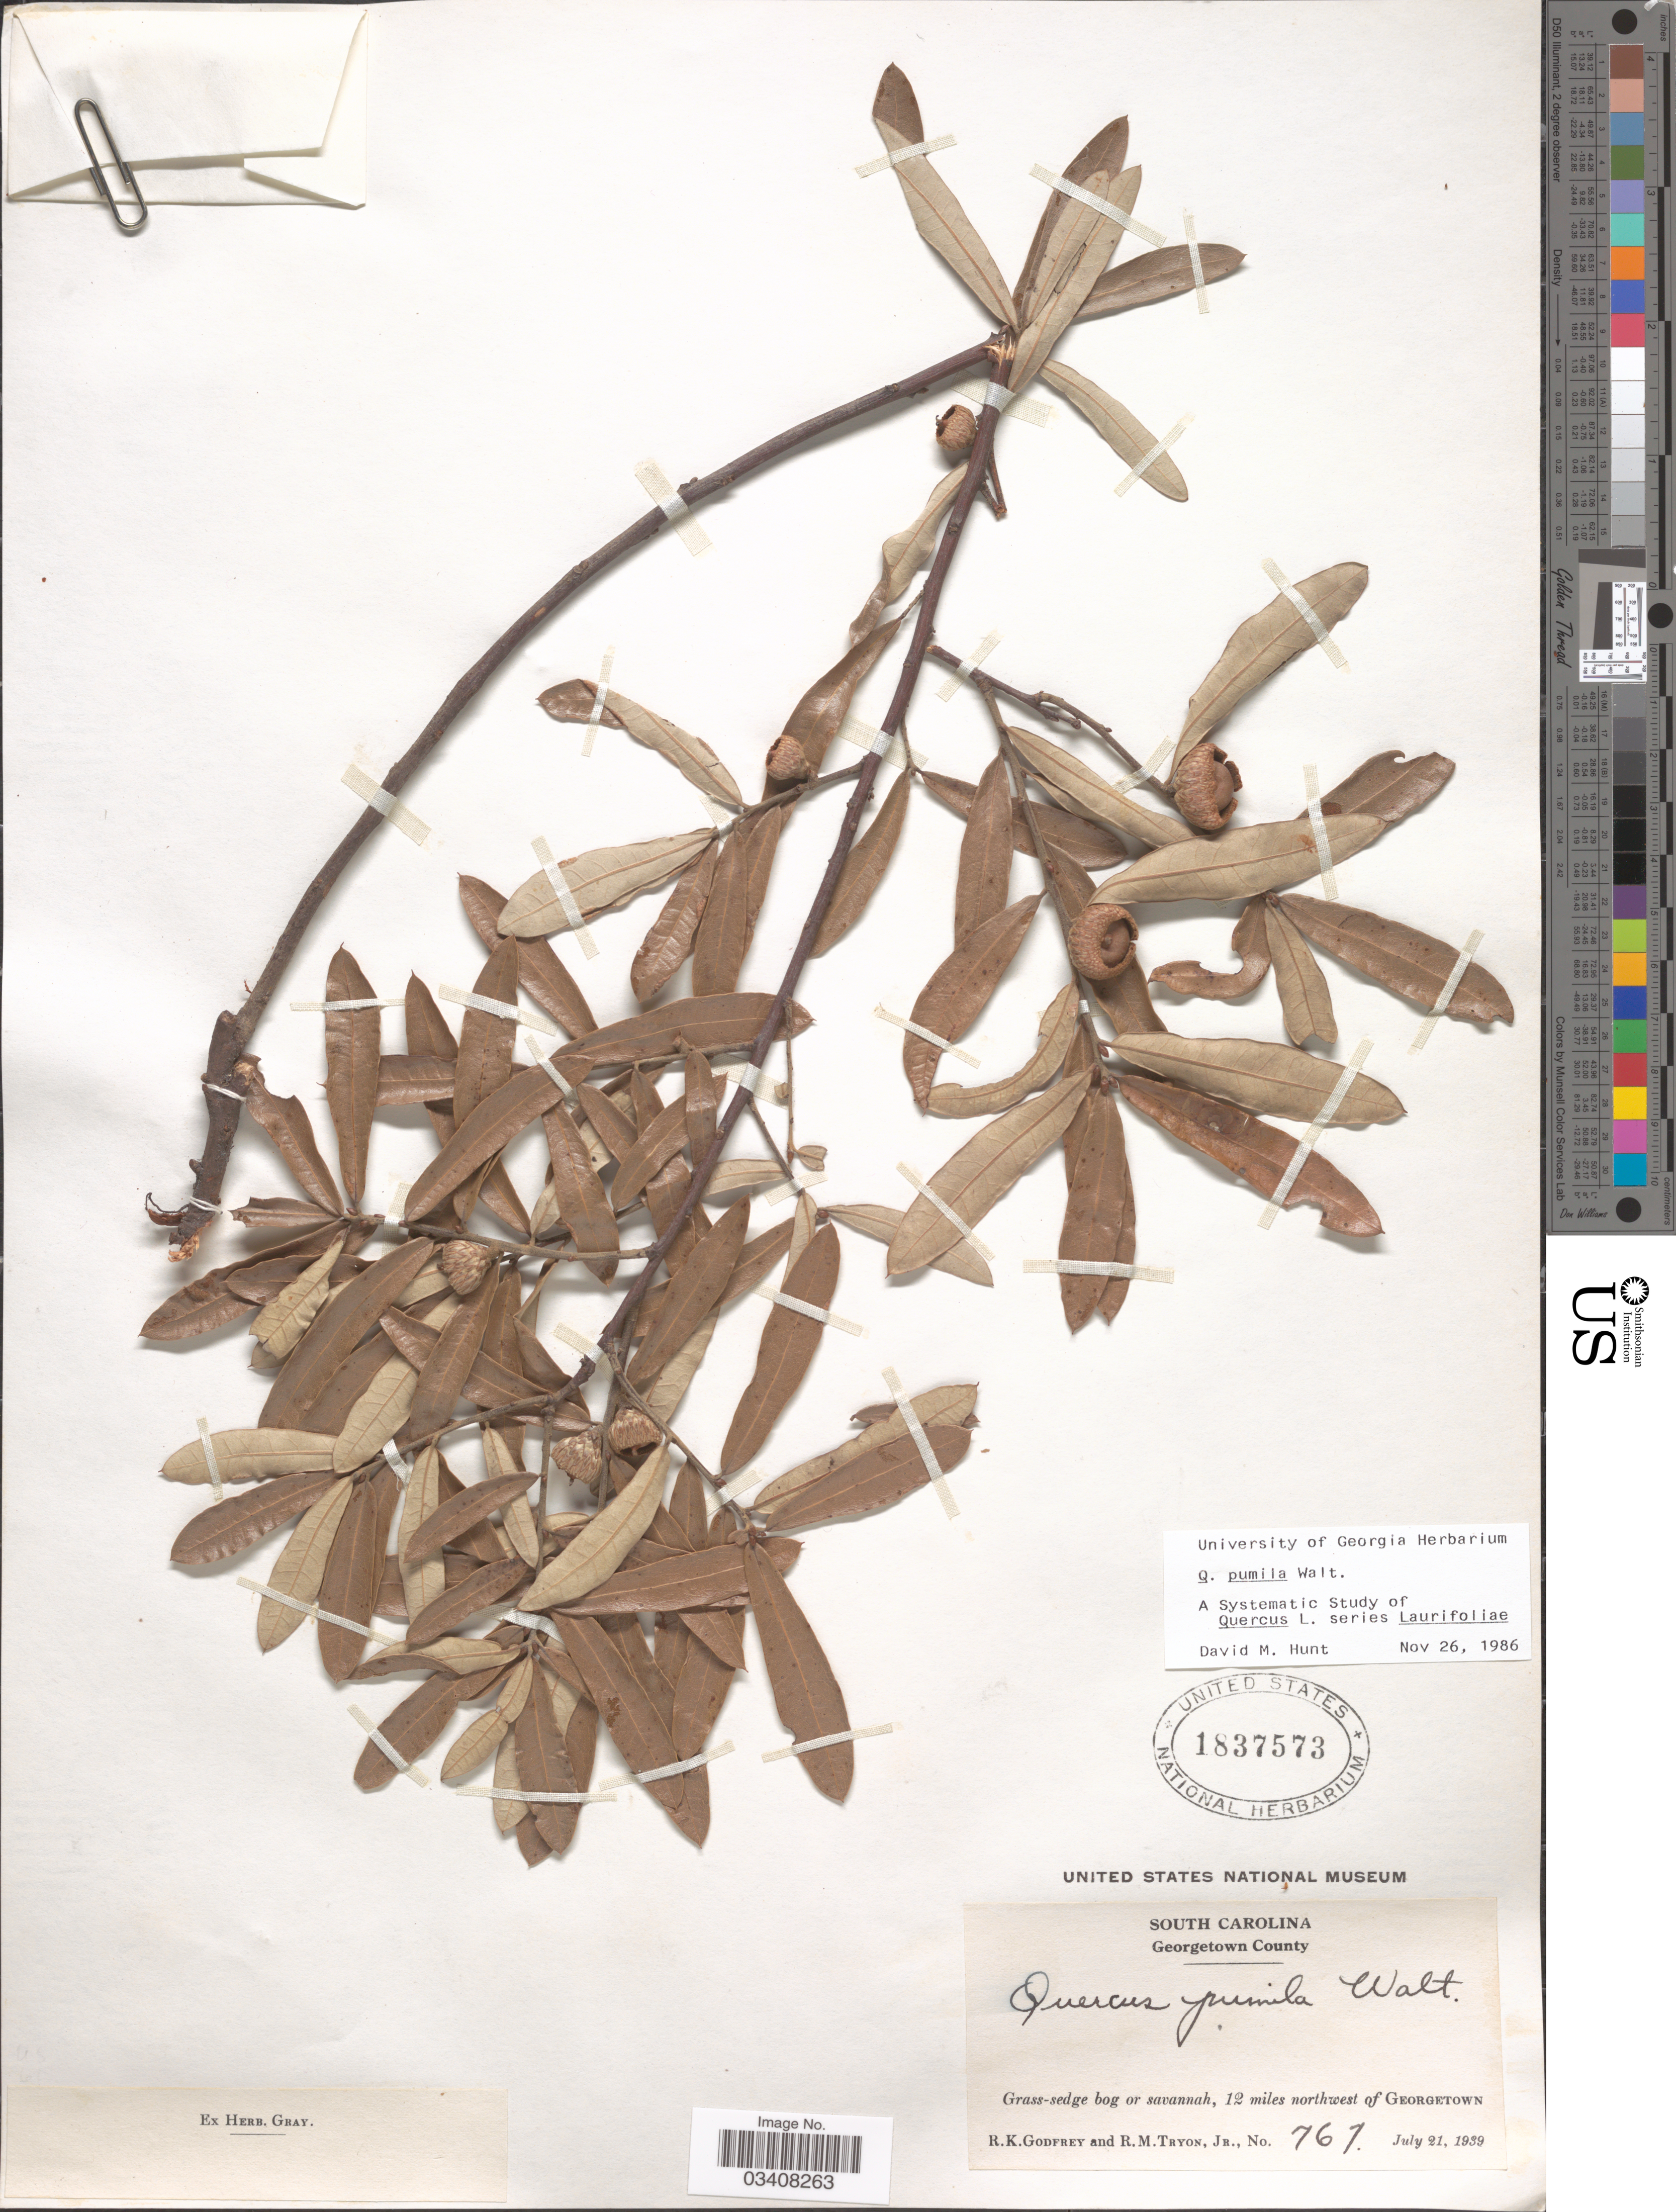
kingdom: Plantae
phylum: Tracheophyta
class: Magnoliopsida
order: Fagales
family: Fagaceae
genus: Quercus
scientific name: Quercus pumila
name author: Walter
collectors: R. K. Godfrey & R. Tryon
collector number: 767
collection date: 1939-07-21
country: United States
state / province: South Carolina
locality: Georgetown County. 12 miles northwest of Georgetown.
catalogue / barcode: US 1837573